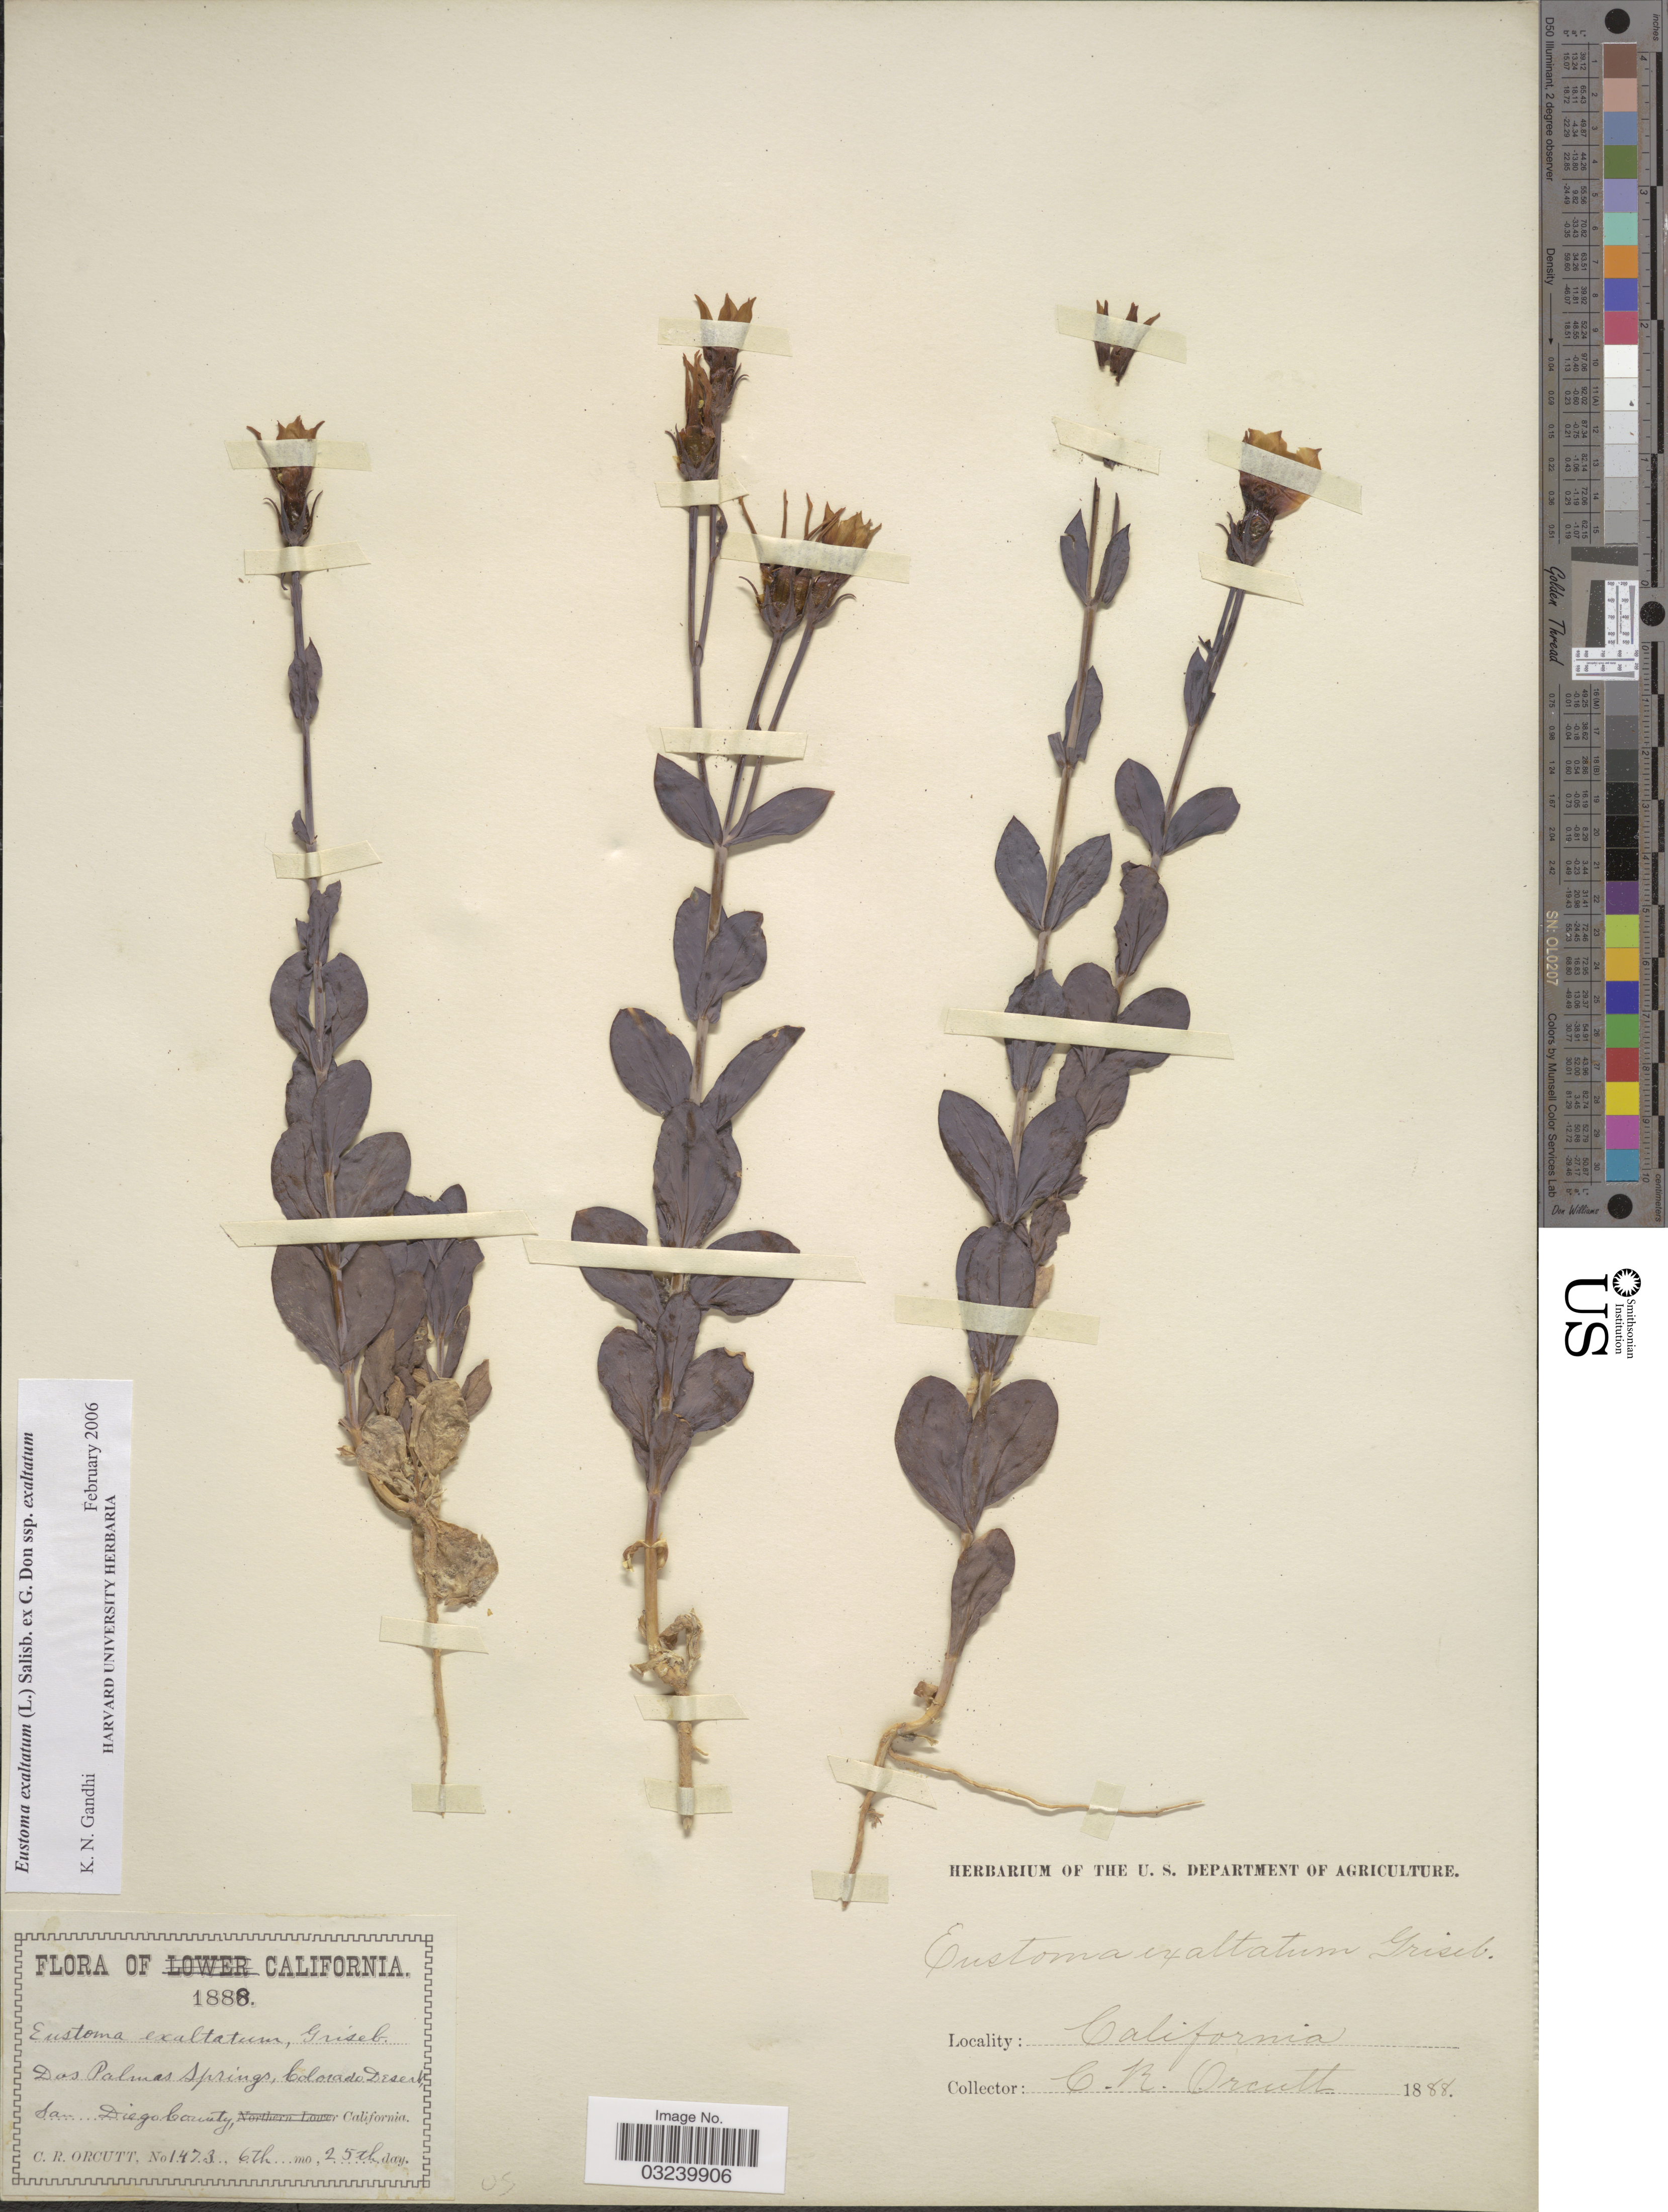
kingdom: Plantae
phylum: Tracheophyta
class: Magnoliopsida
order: Gentianales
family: Gentianaceae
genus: Eustoma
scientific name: Eustoma exaltatum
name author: (L.) Salisb. ex Don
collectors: C. R. Orcutt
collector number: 1473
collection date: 1888-06-25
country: United States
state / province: California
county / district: San Diego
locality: Dos Palmas Springs, Colorado Desert, San Diego County.